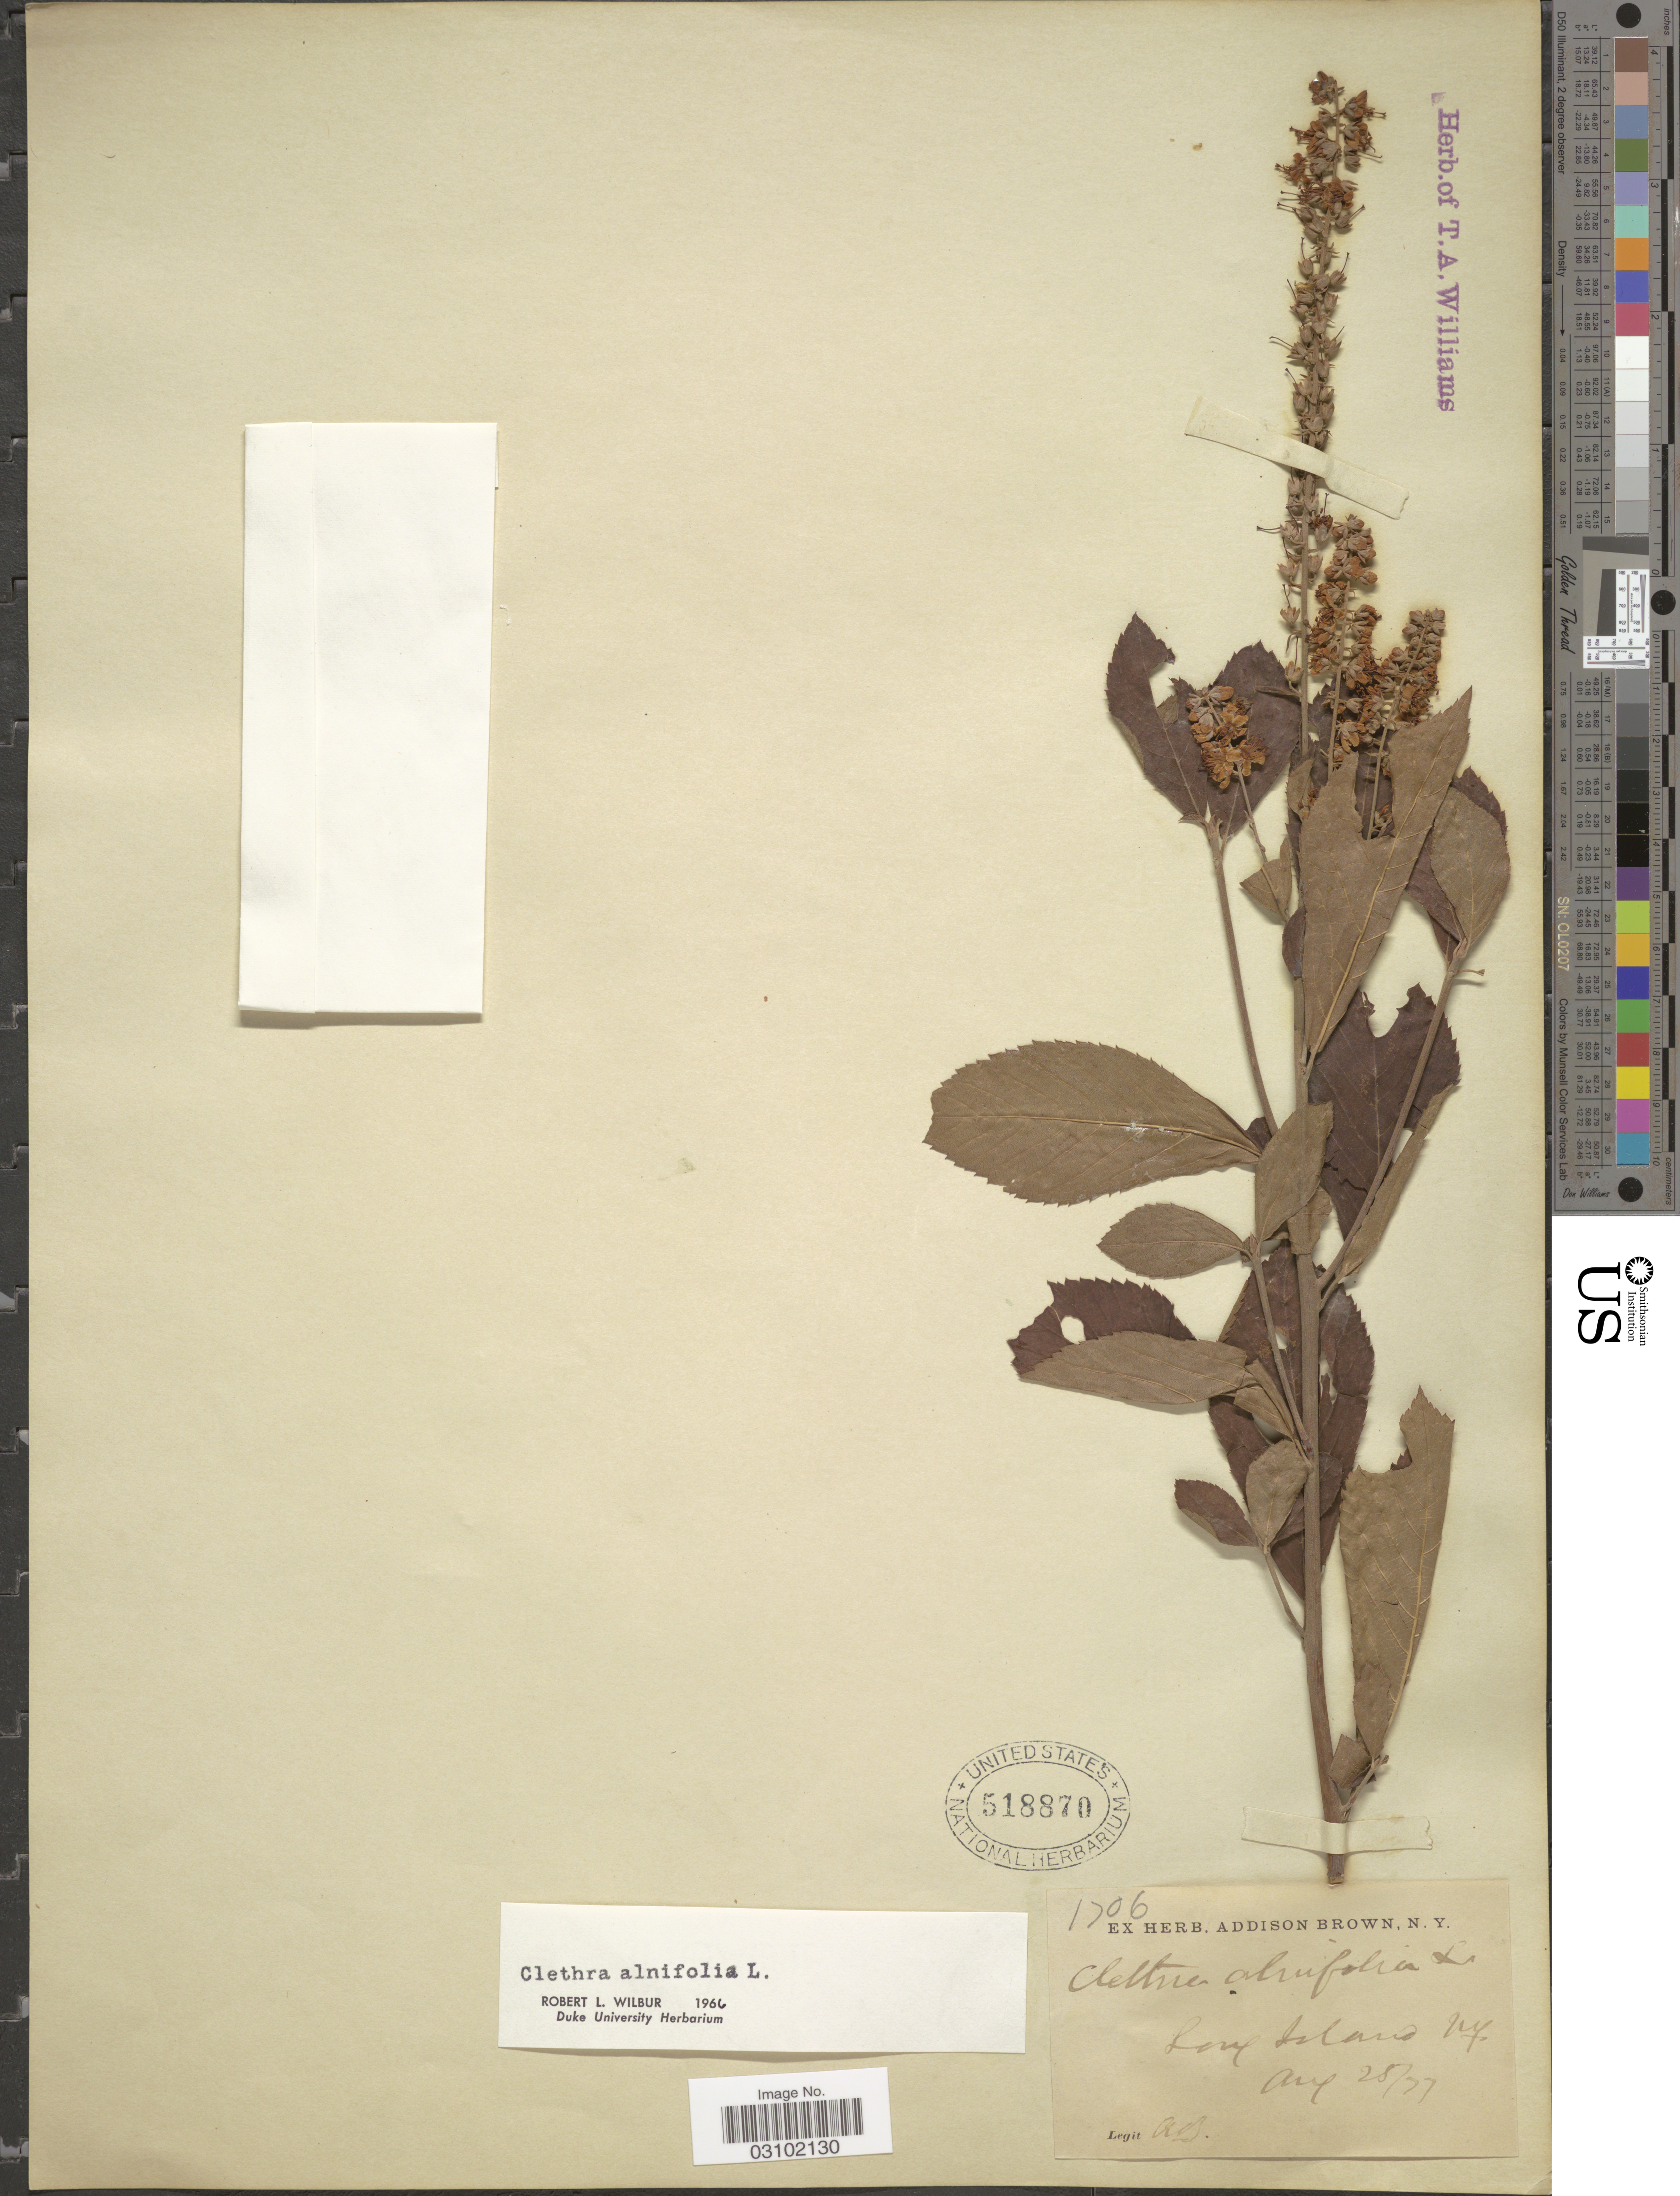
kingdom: Plantae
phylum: Tracheophyta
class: Magnoliopsida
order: Ericales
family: Clethraceae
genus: Clethra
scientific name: Clethra alnifolia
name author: L.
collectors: A. Brown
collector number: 1706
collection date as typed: Transcribed d/m/y: 25/8/77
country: United States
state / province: New York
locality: Long Islang.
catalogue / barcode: US 518870